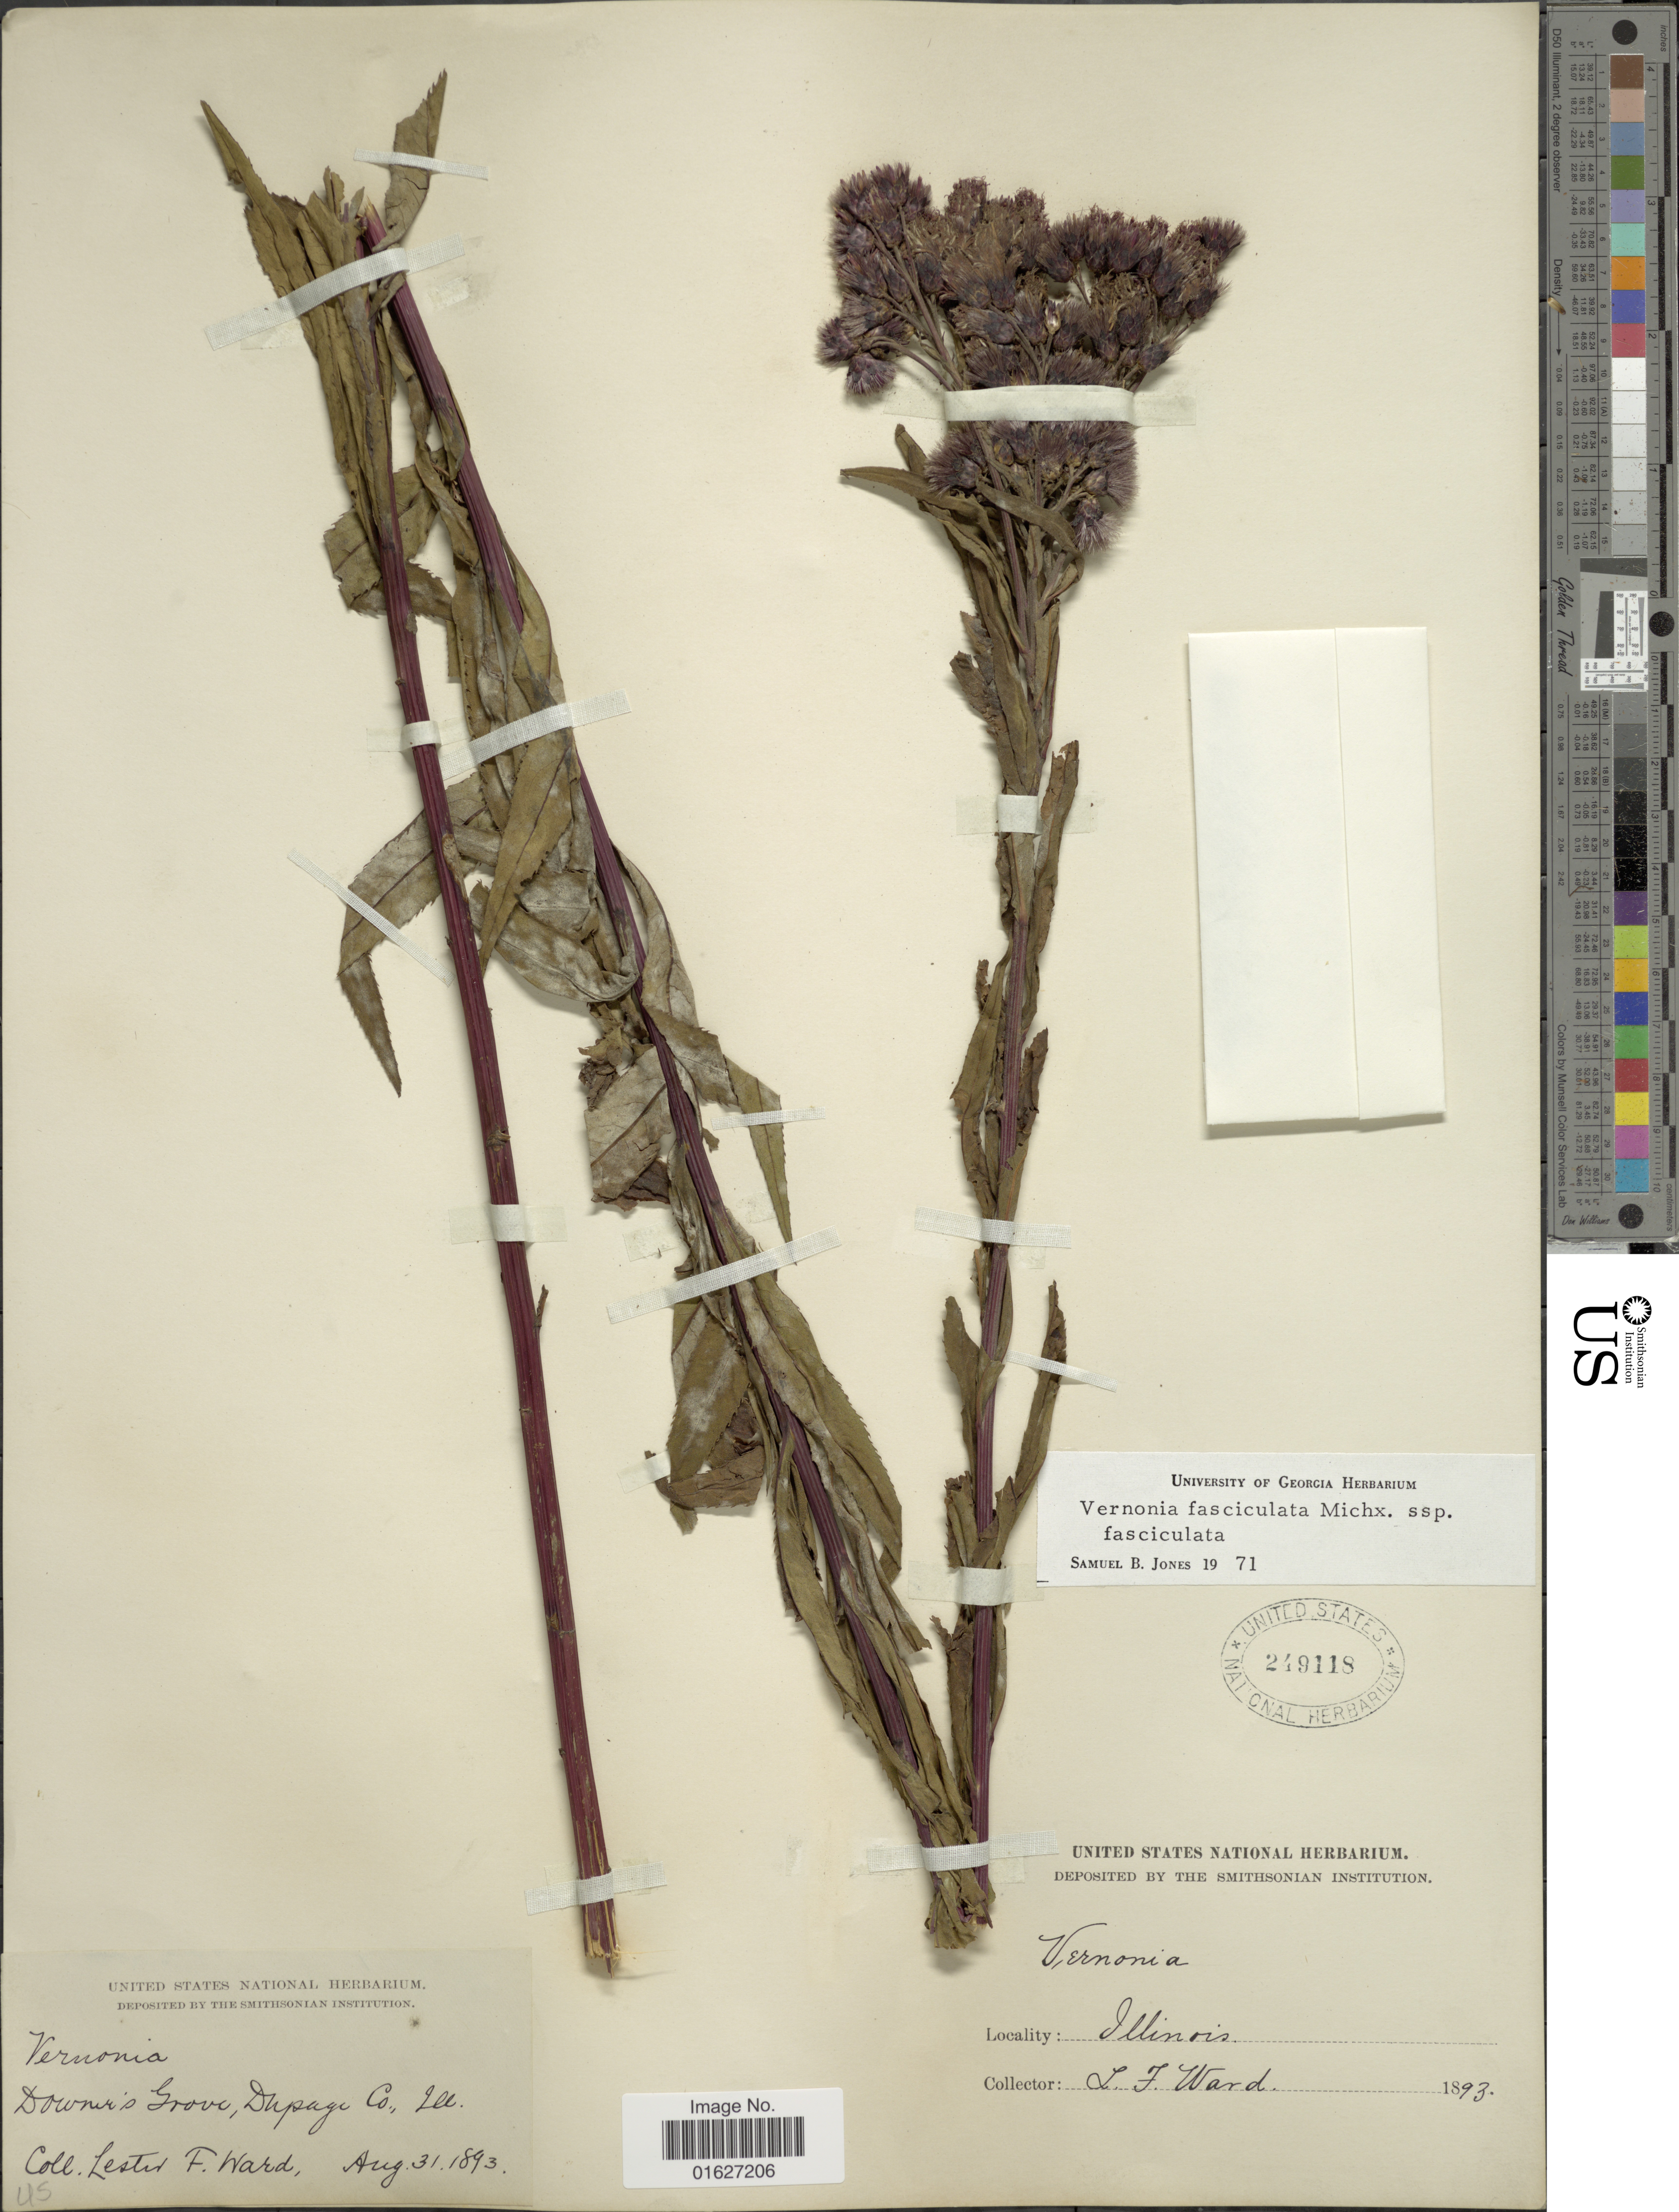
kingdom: Plantae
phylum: Tracheophyta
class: Magnoliopsida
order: Asterales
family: Asteraceae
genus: Vernonia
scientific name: Vernonia fasciculata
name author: Michx.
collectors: L. F. Ward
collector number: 45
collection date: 1893-08-31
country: United States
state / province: Illinois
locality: Downi's Grove, Dupage Co.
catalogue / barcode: US 249118